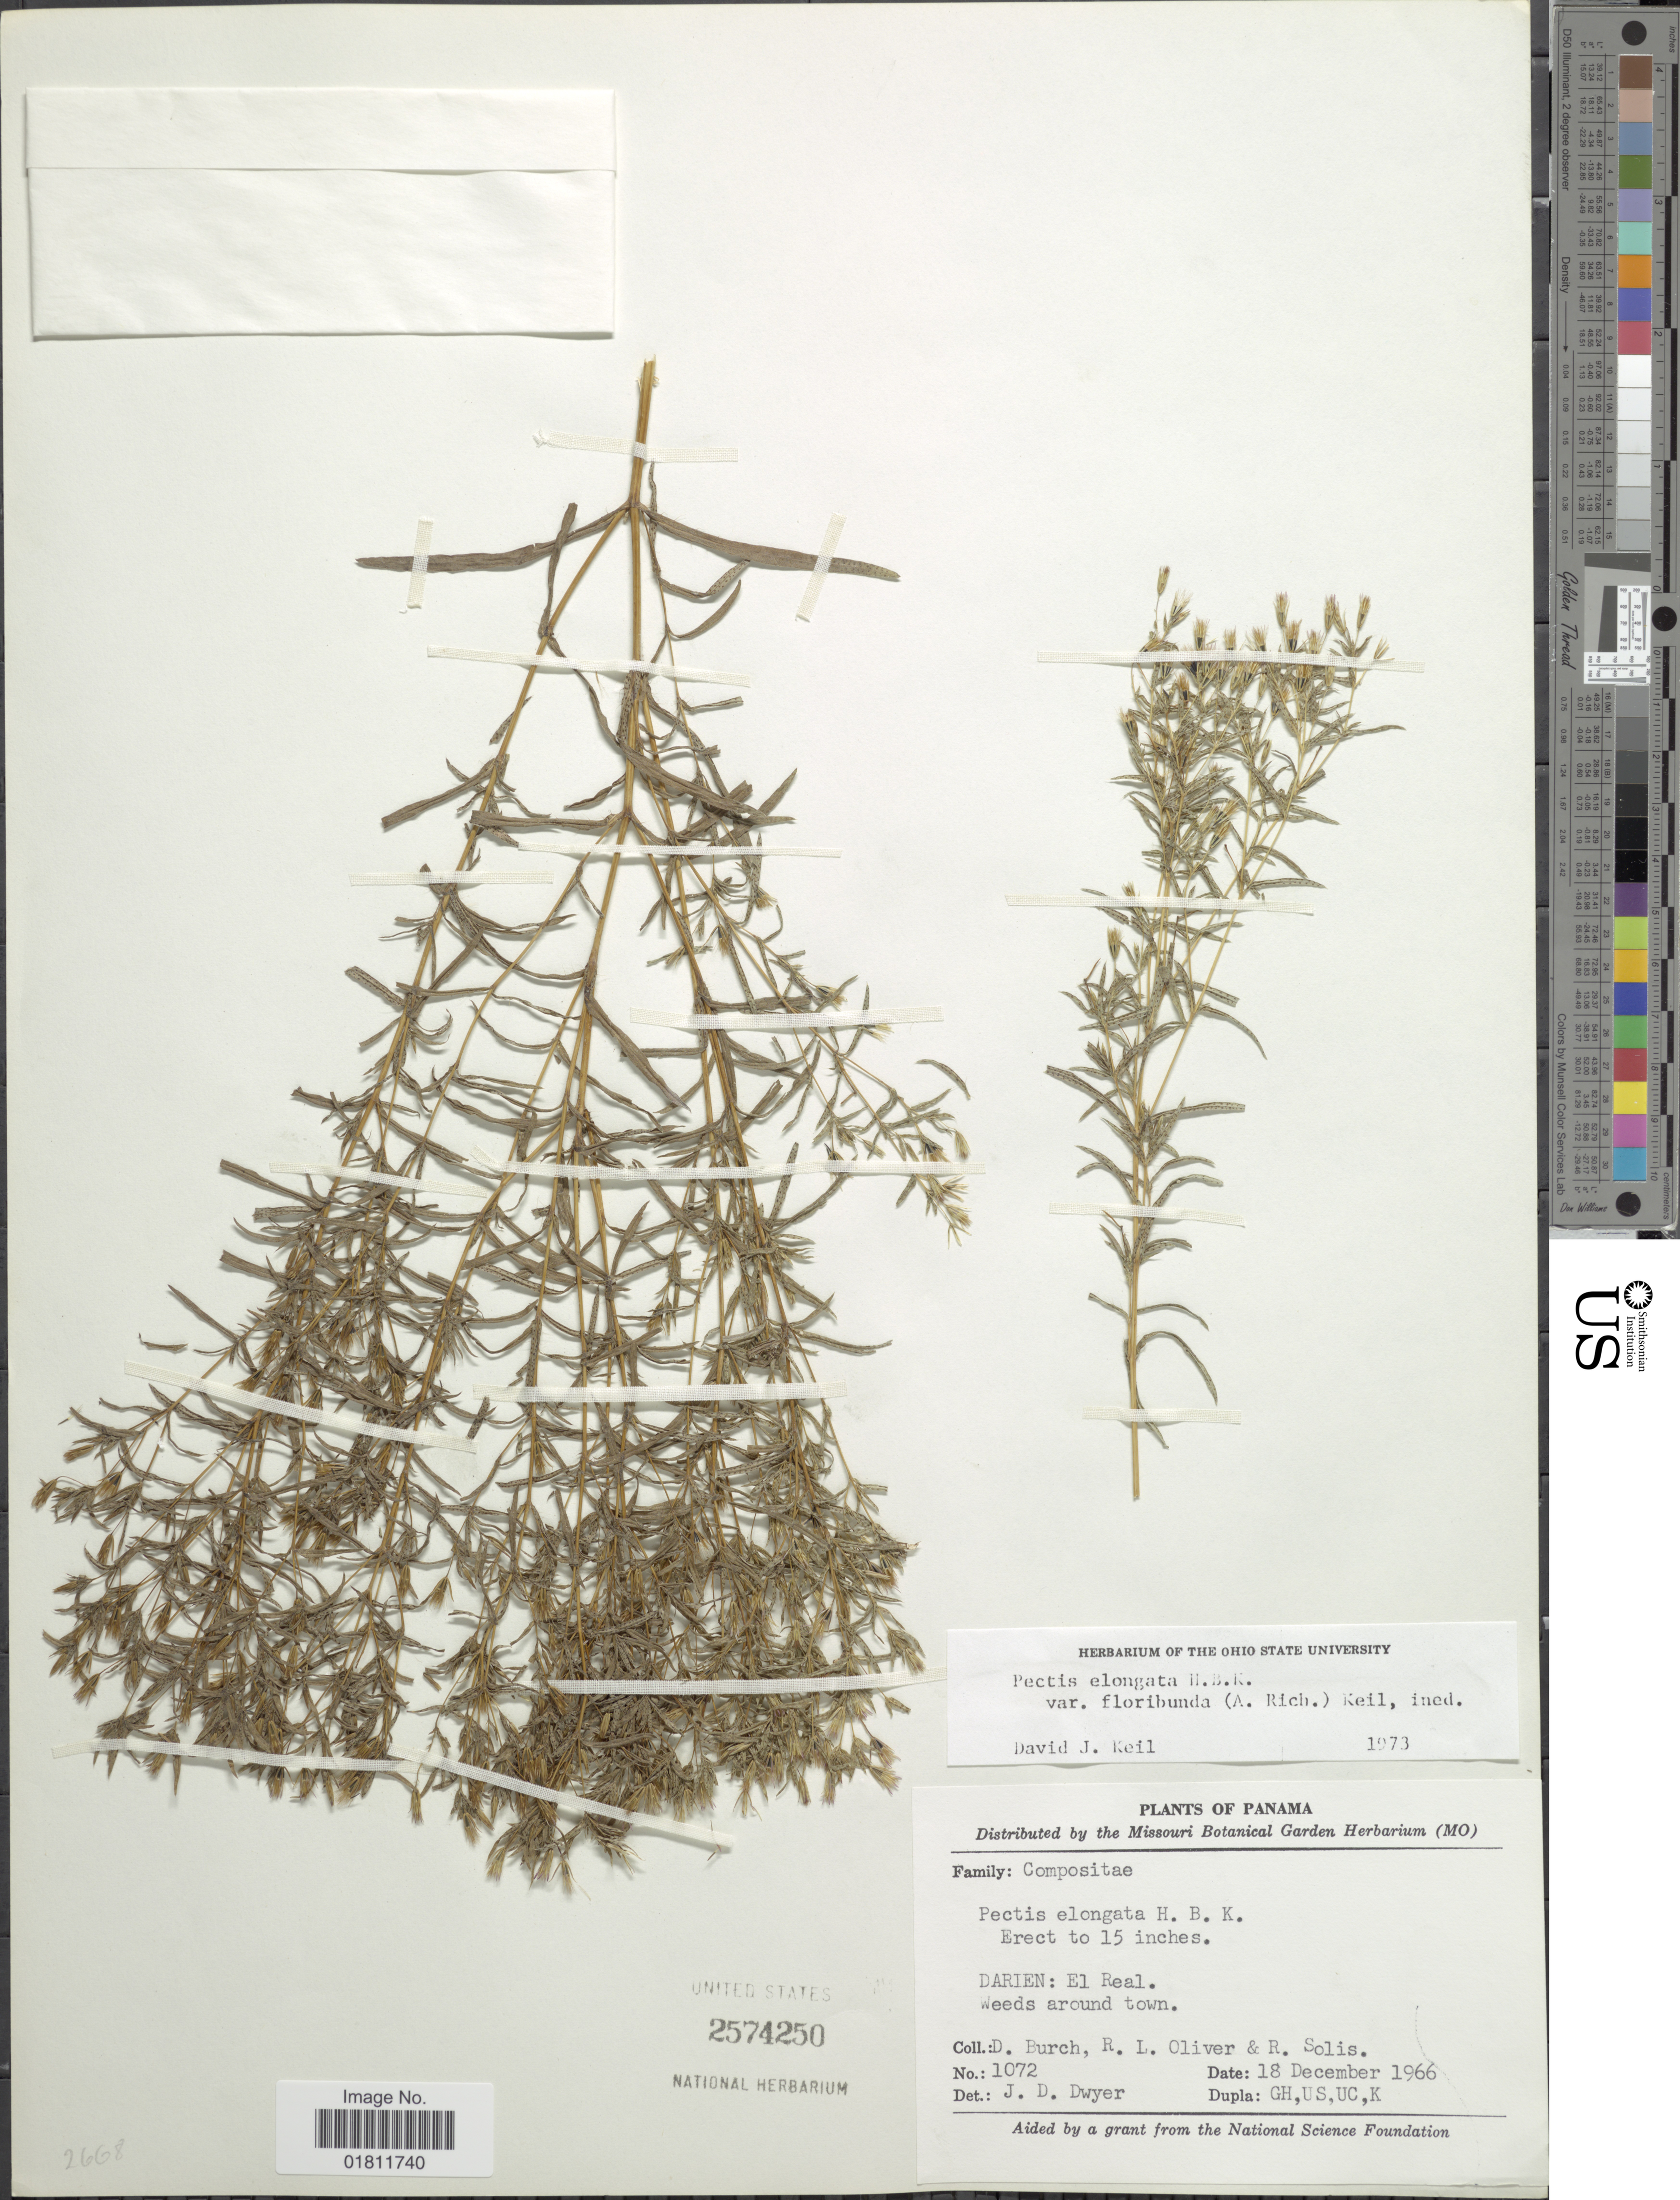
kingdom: Plantae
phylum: Tracheophyta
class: Magnoliopsida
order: Asterales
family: Asteraceae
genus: Pectis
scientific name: Pectis elongata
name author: Kunth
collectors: D. Burch, R. Oliver & R. Solis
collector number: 1072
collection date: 1966-12-18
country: Panama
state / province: Darién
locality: Darien: El Real.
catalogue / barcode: US 2574250